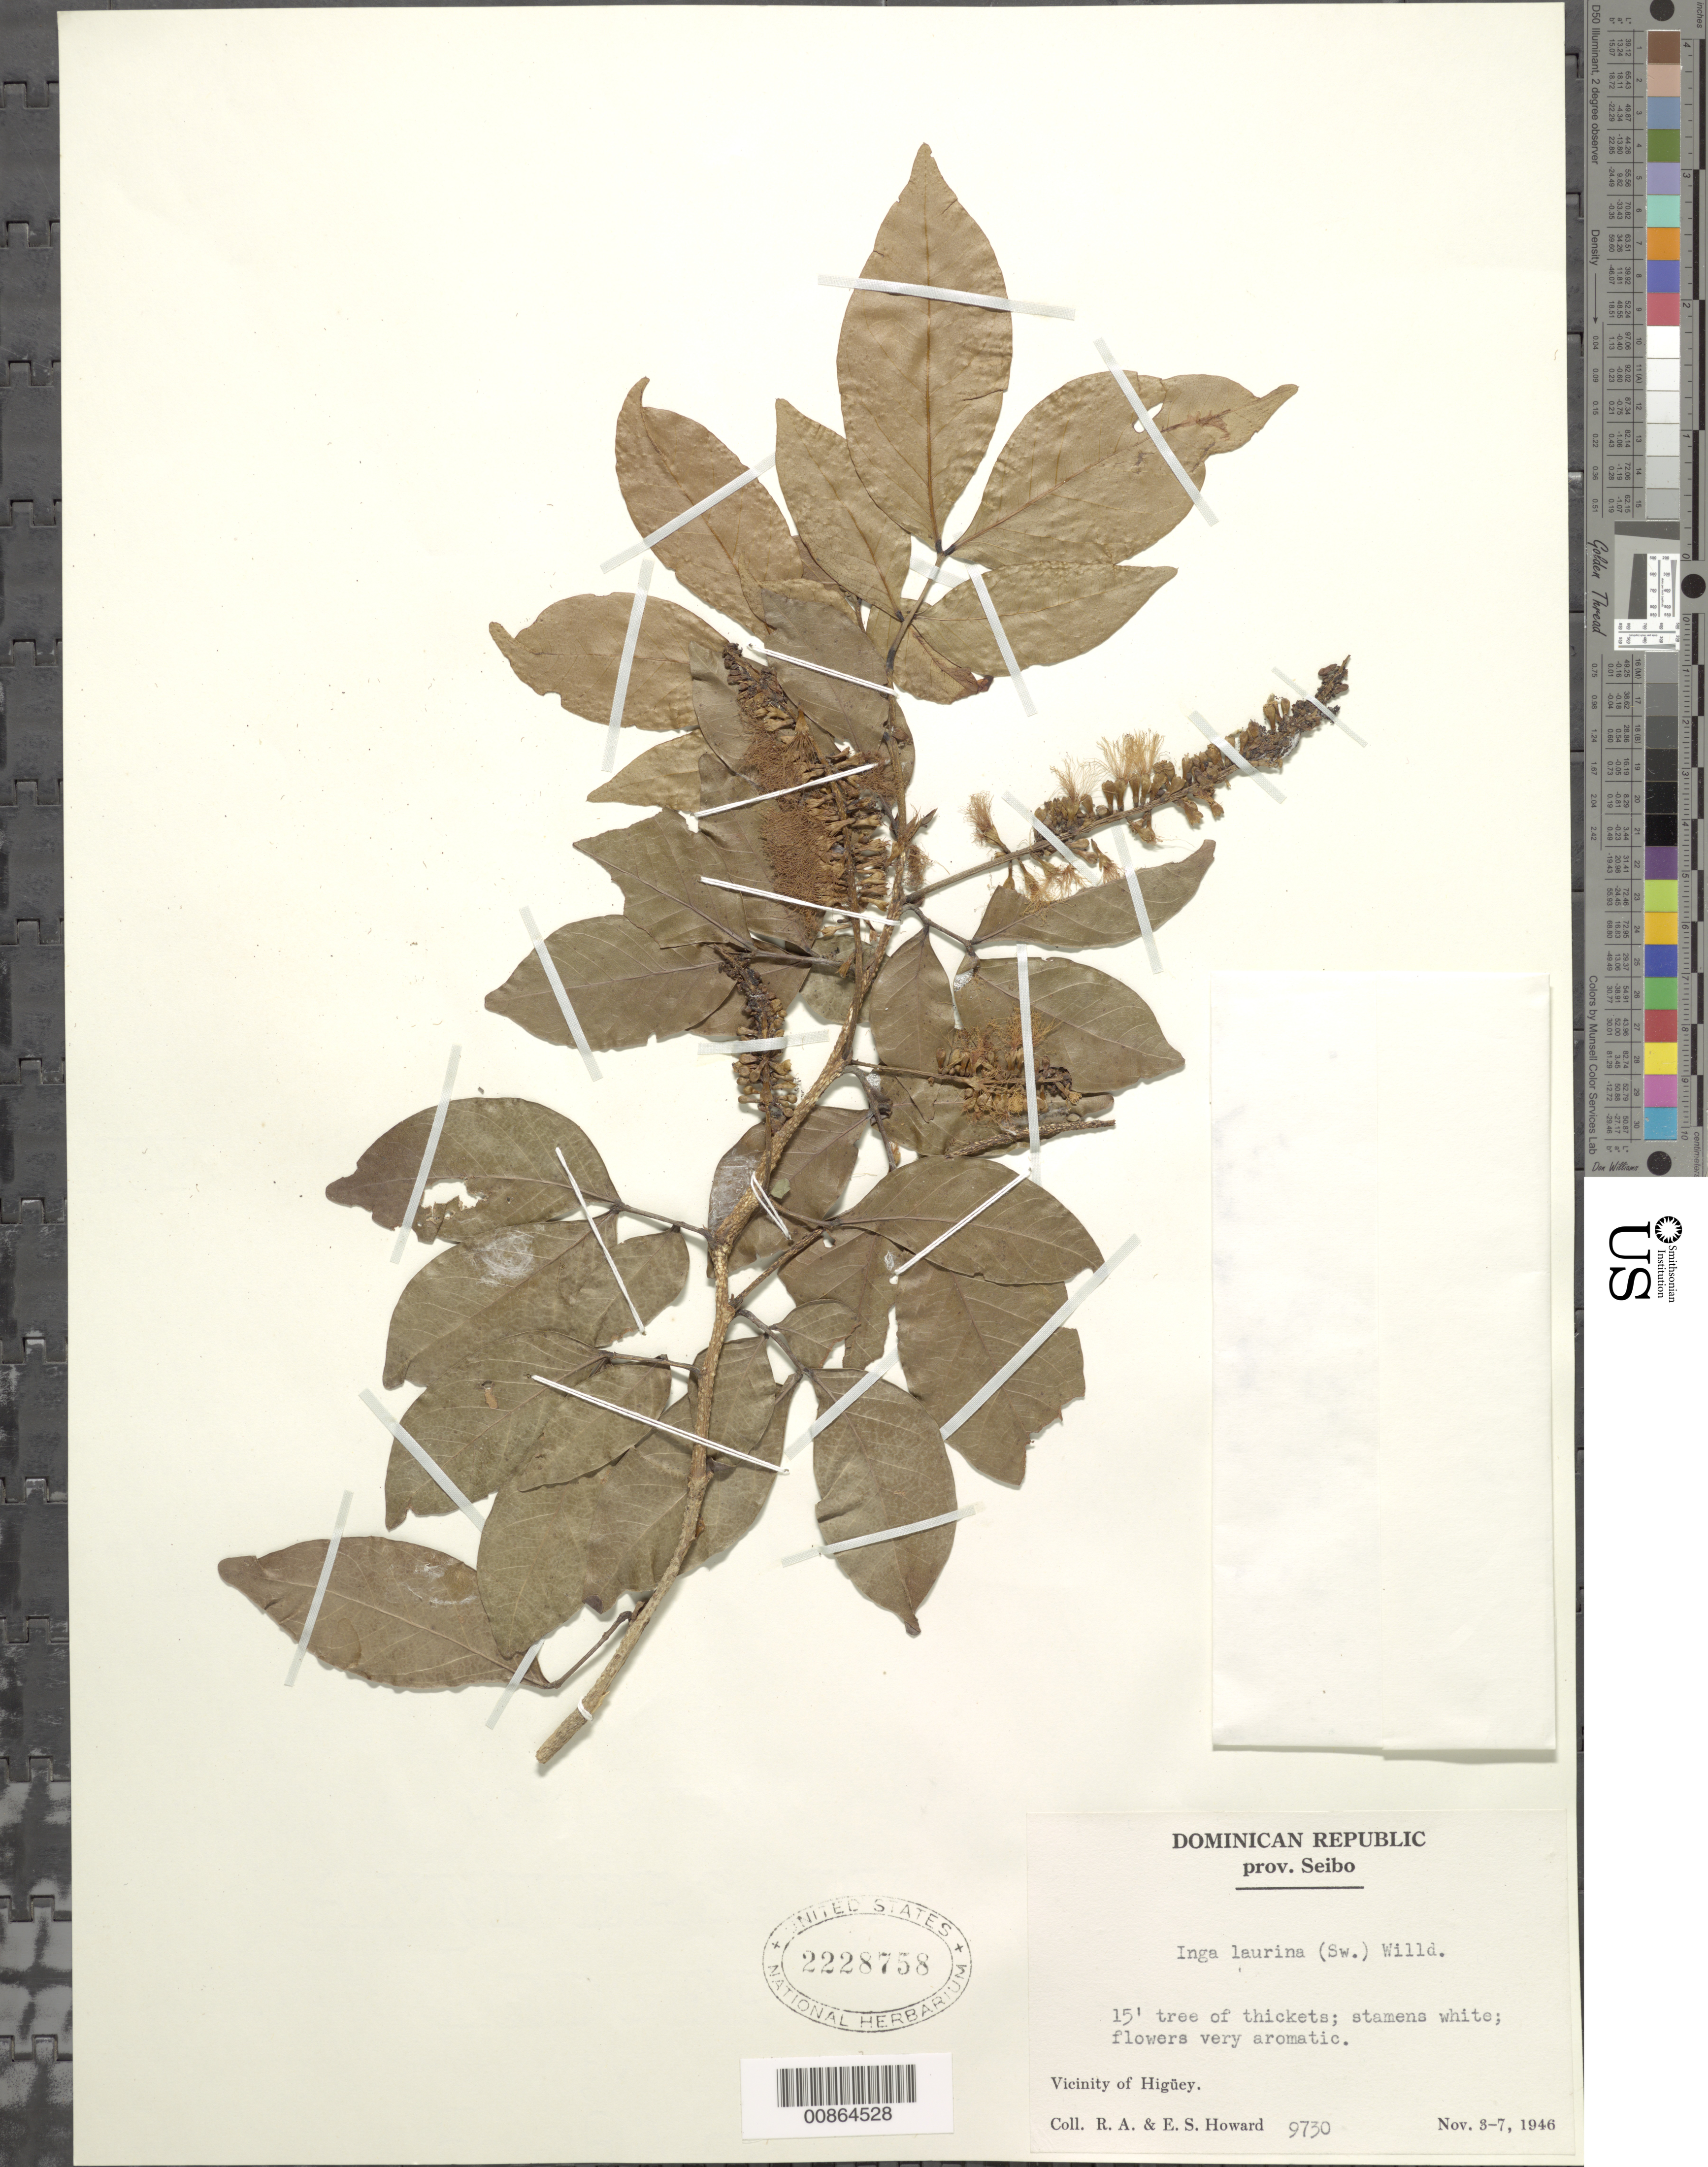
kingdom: Plantae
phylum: Tracheophyta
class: Magnoliopsida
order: Fabales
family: Fabaceae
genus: Inga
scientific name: Inga laurina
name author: (Sw.) Willd.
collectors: R. A. Howard & E. S. Howard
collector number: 9730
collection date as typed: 03 Nov 1946 to 07 Nov 1946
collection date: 1946-11-03/1946-11-07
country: Dominican Republic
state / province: El Seibo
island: Hispaniola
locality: Vicinity of Higüey.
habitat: Thickets.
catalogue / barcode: US 2228758